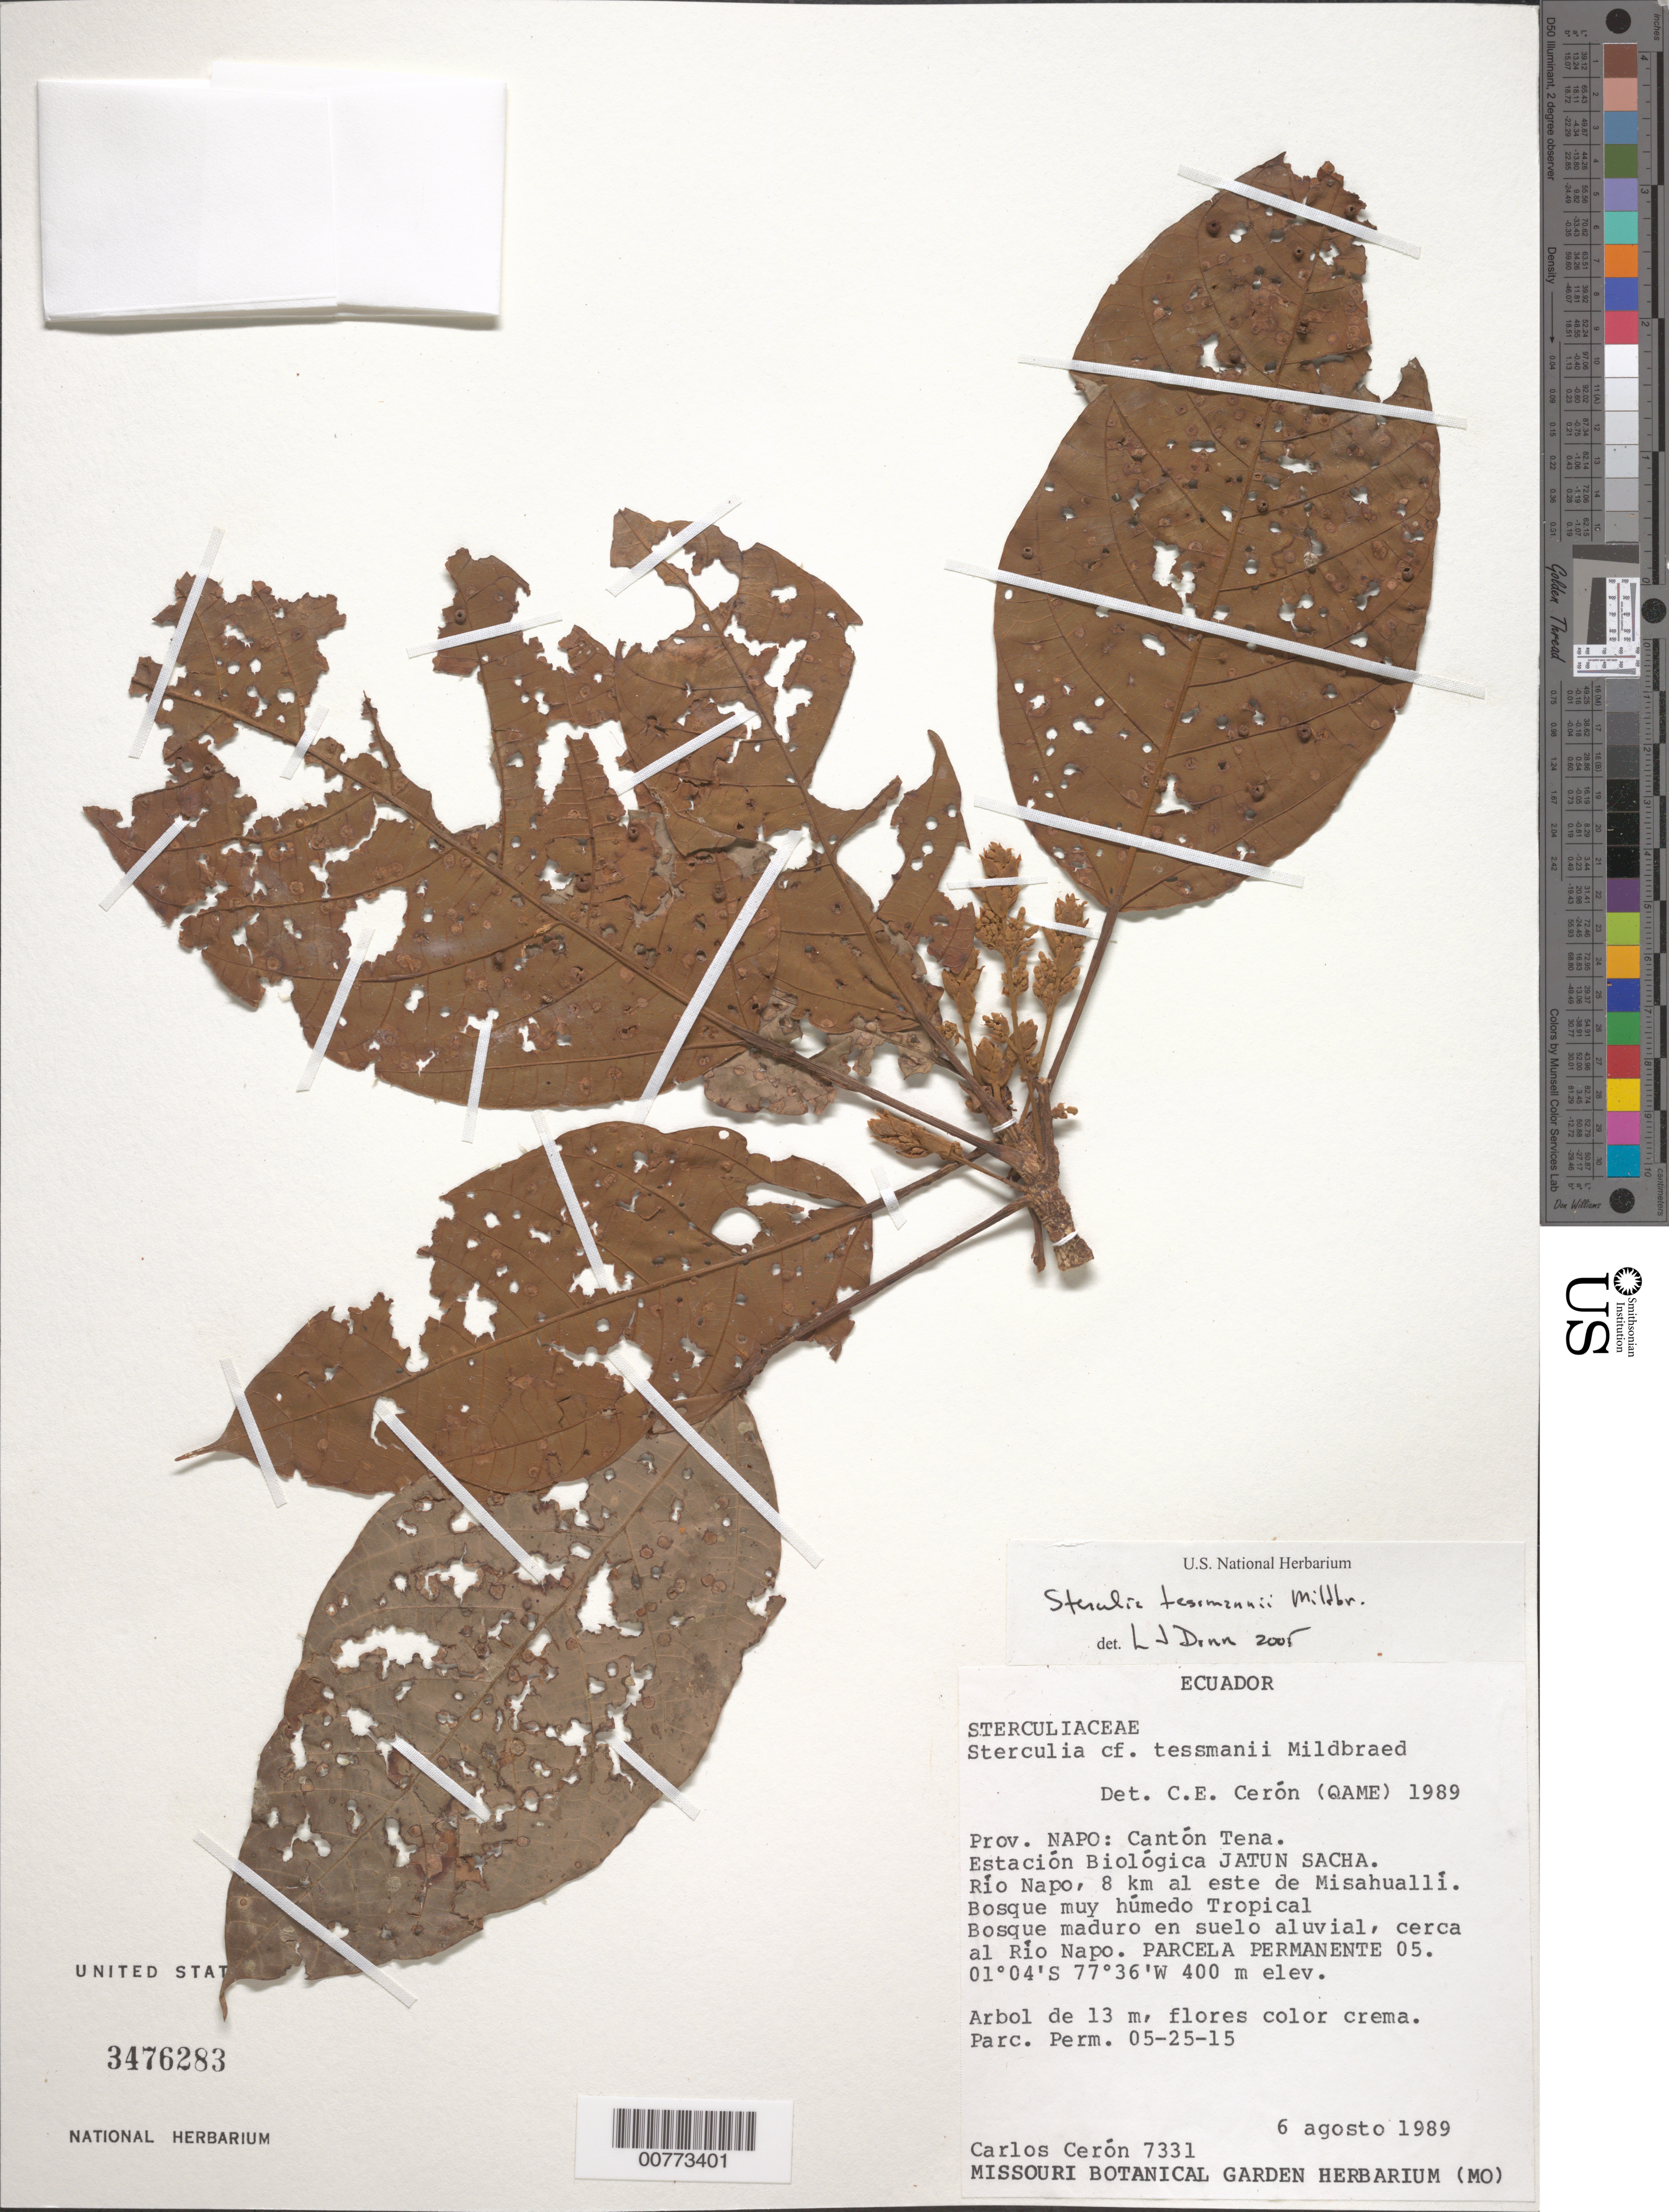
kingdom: Plantae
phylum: Tracheophyta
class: Magnoliopsida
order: Malvales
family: Malvaceae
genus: Sterculia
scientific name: Sterculia tessmannii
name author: Mildbr.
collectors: C. E. Cerón M.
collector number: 7331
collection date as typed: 06 Aug 1989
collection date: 1989-08-06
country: Ecuador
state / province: Napo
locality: Cantón Tena. Estación Biológica JATUN SACHA. Río Napo, 8 km al este de Misahualli. Parcela Permanente 05.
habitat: Bosque muy húmedo Tropical. Bosque maduro en suelo aluvial, cerca al Río Napo.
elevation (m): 400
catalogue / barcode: US 3476283